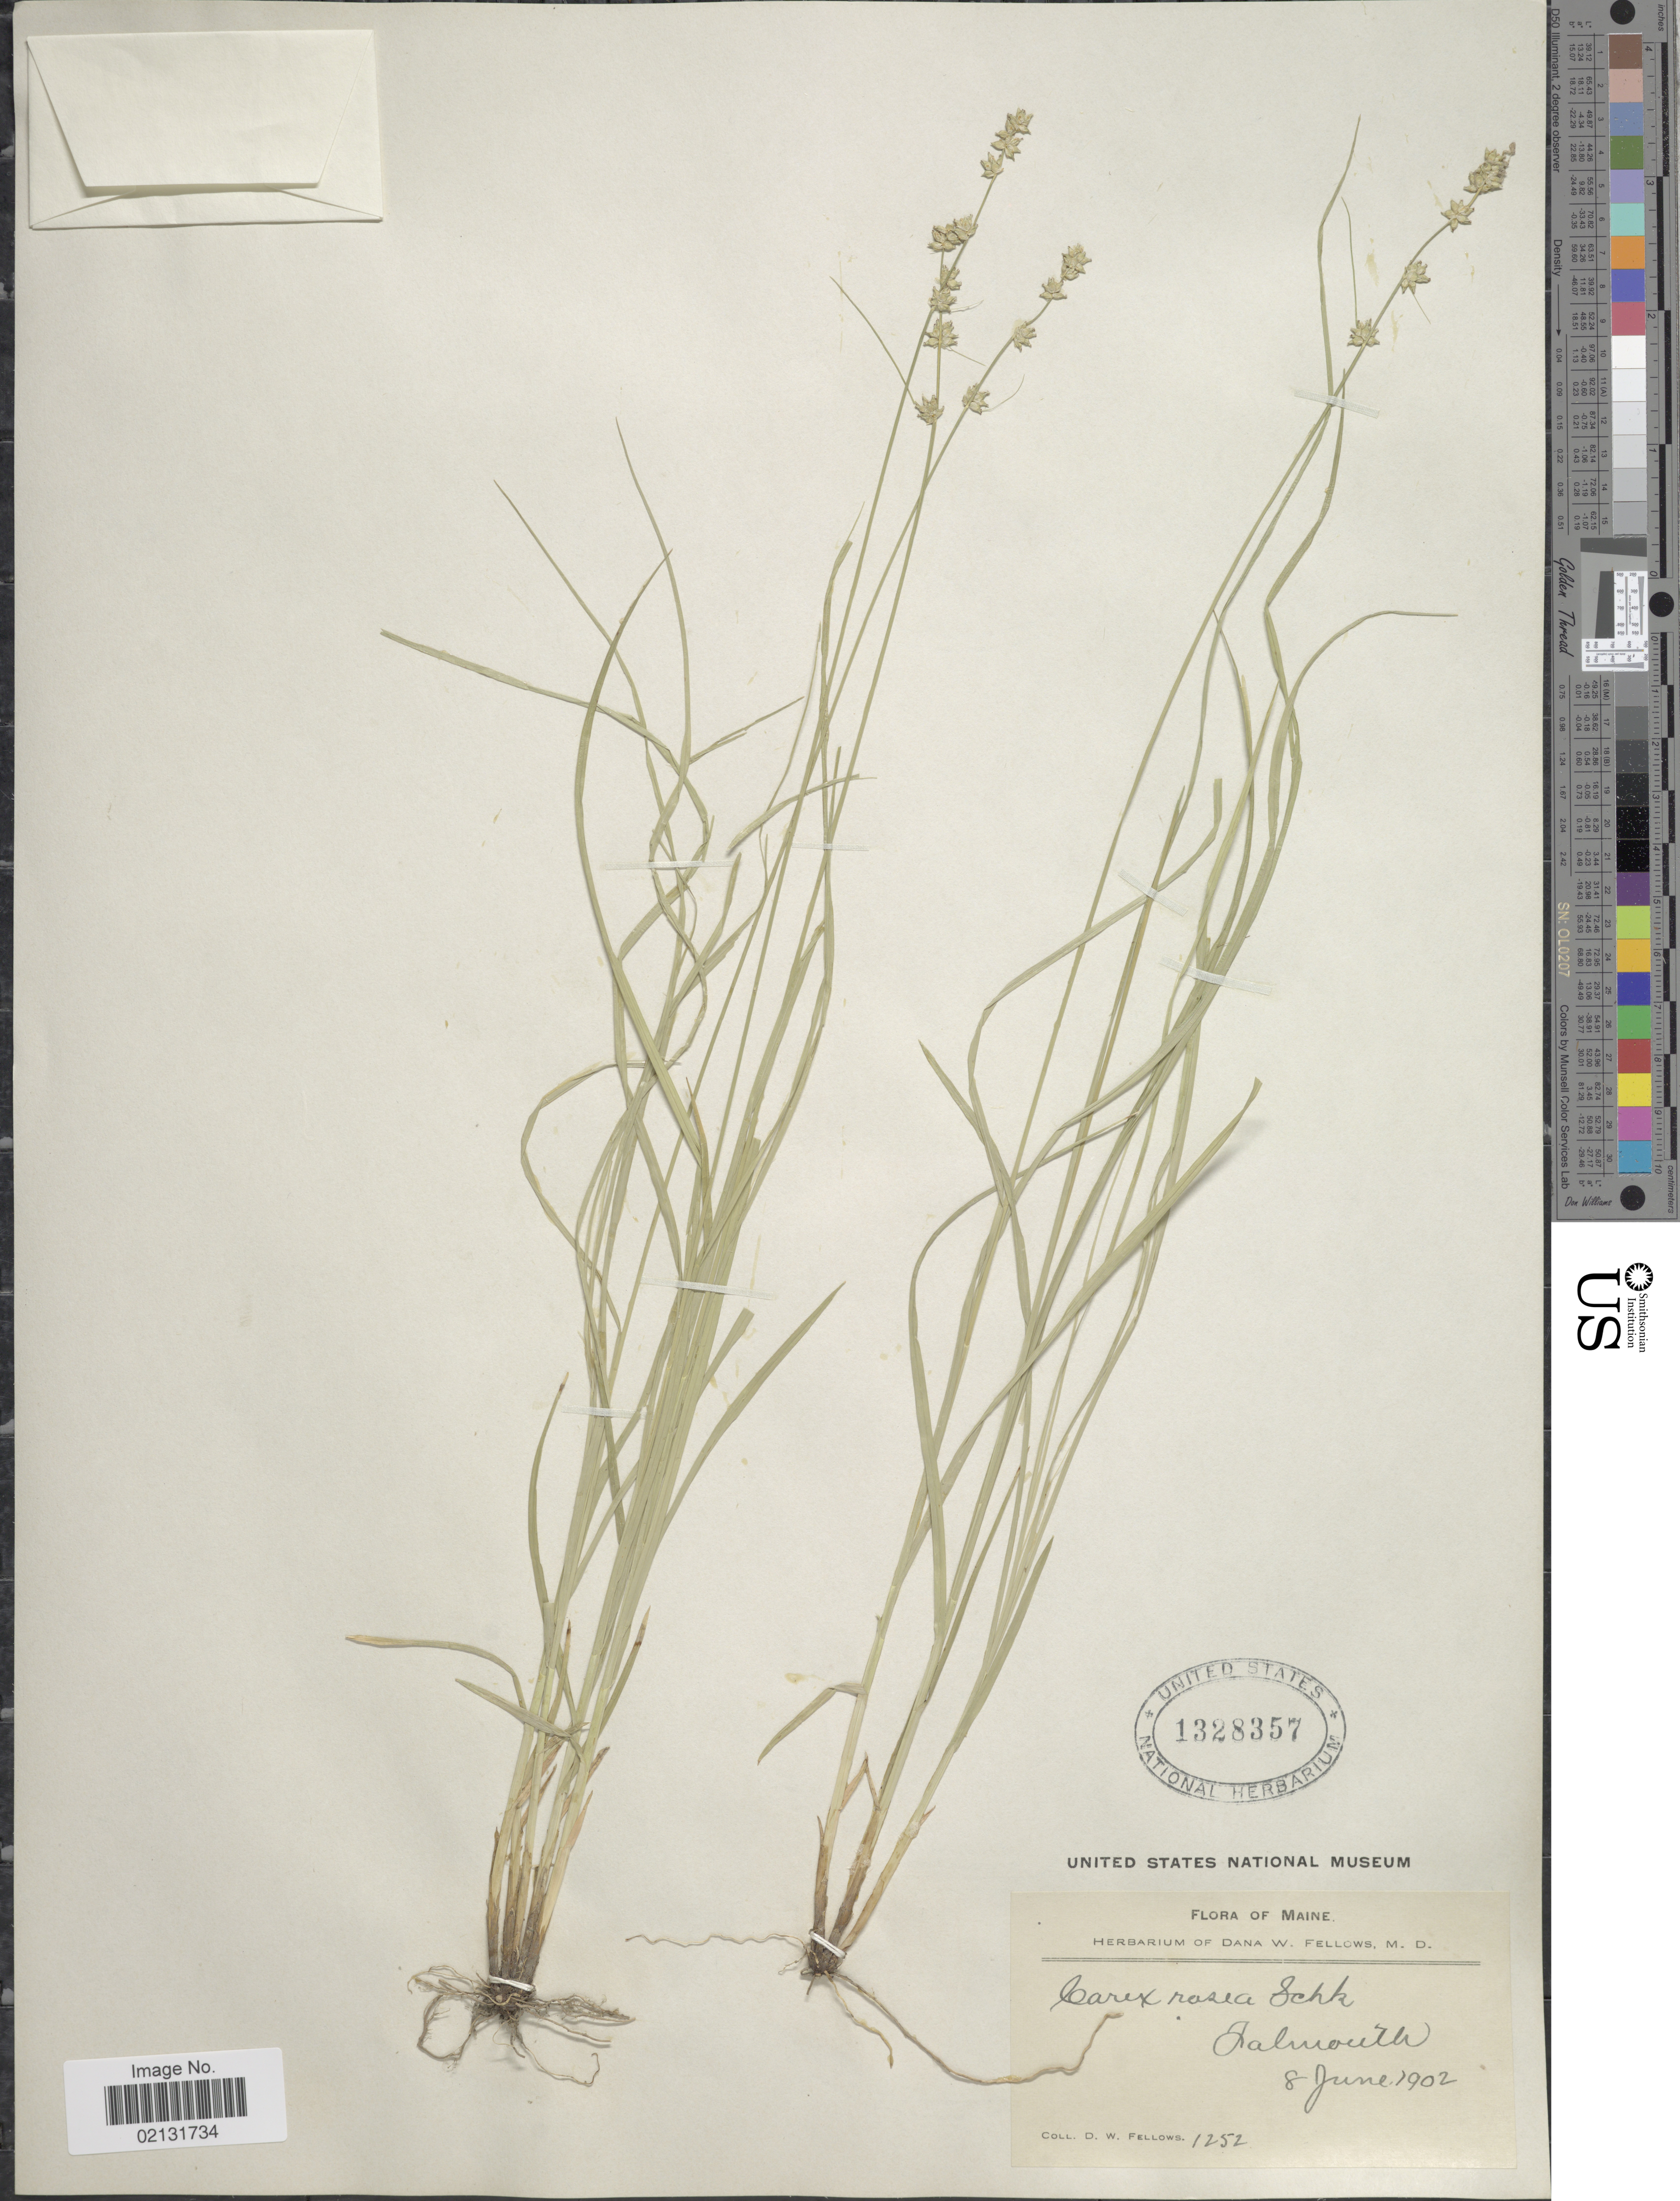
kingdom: Plantae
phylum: Tracheophyta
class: Liliopsida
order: Poales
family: Cyperaceae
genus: Carex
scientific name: Carex rosea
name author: Willd.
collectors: D. W. Fellows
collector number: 1252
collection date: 1902-06-08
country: United States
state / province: Maine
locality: Falmouth.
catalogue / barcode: US 1328357